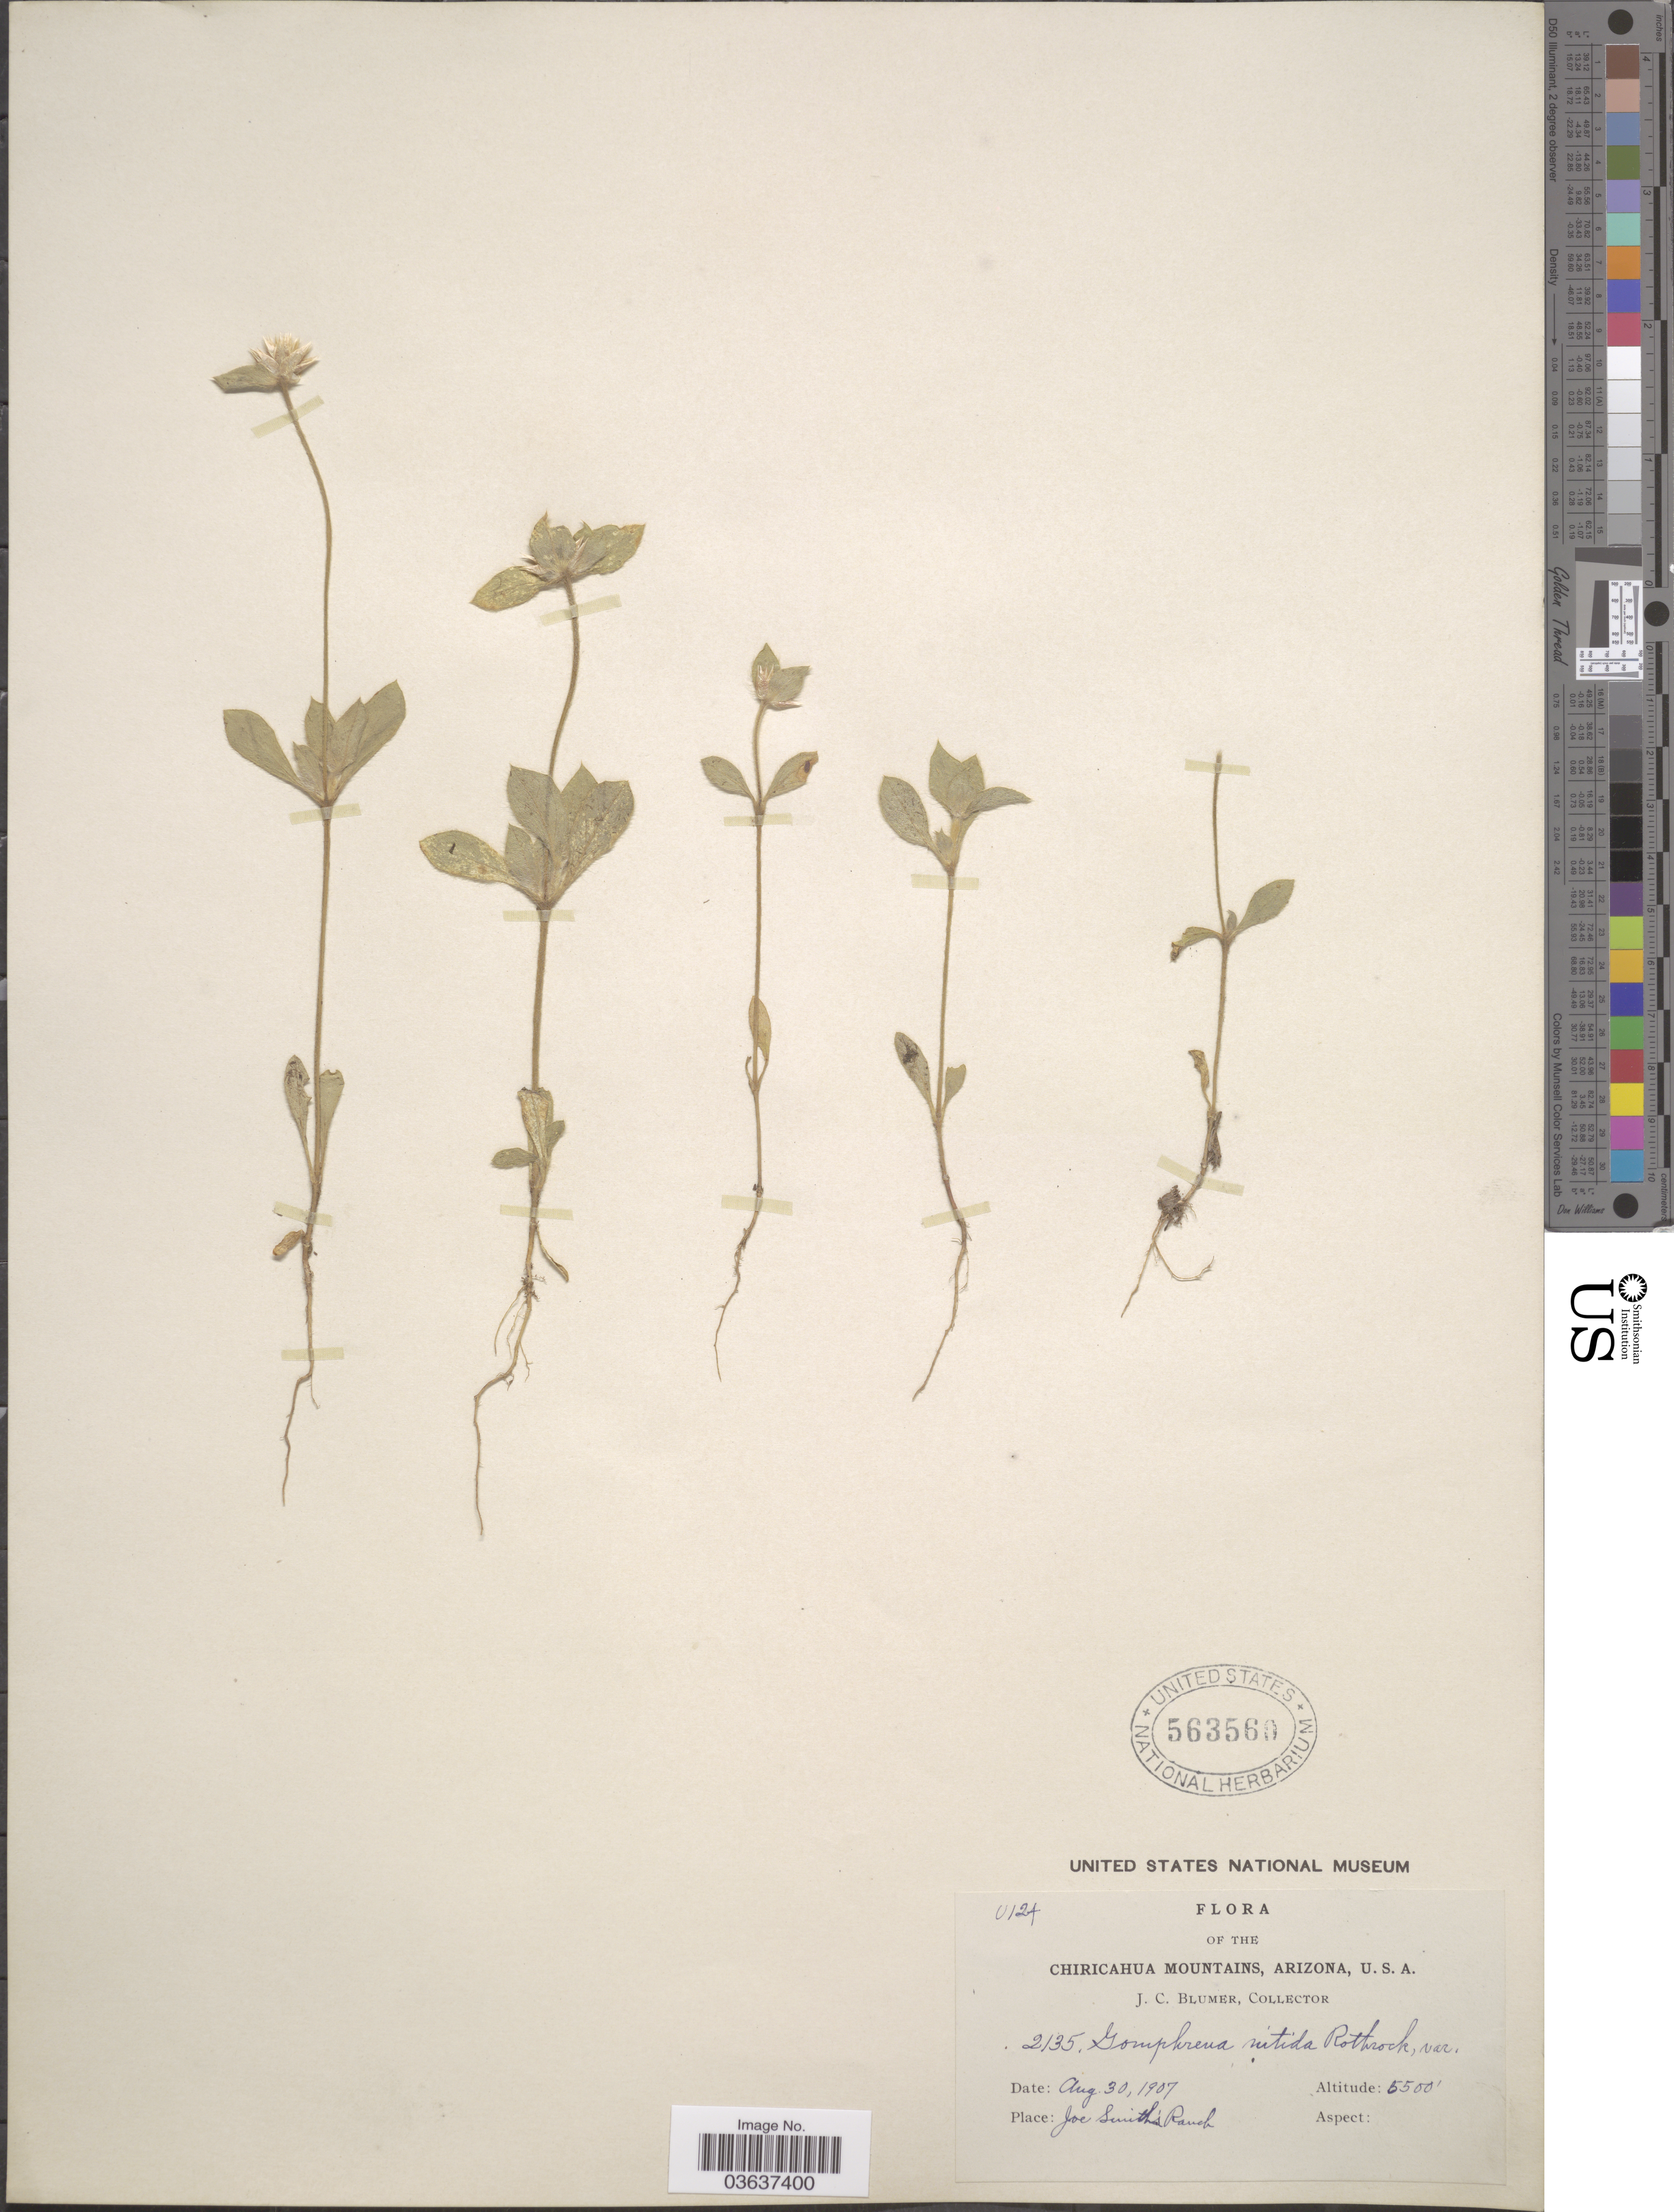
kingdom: Plantae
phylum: Tracheophyta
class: Magnoliopsida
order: Caryophyllales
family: Amaranthaceae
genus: Gomphrena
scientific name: Gomphrena nitida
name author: Rothr.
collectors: J. C. Blumer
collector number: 2135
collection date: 1907-08-30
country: United States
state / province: Arizona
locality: Chiricahua Mountains. U.S.A. Joe Smith's Ranch.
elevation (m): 1676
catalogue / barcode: US 563560